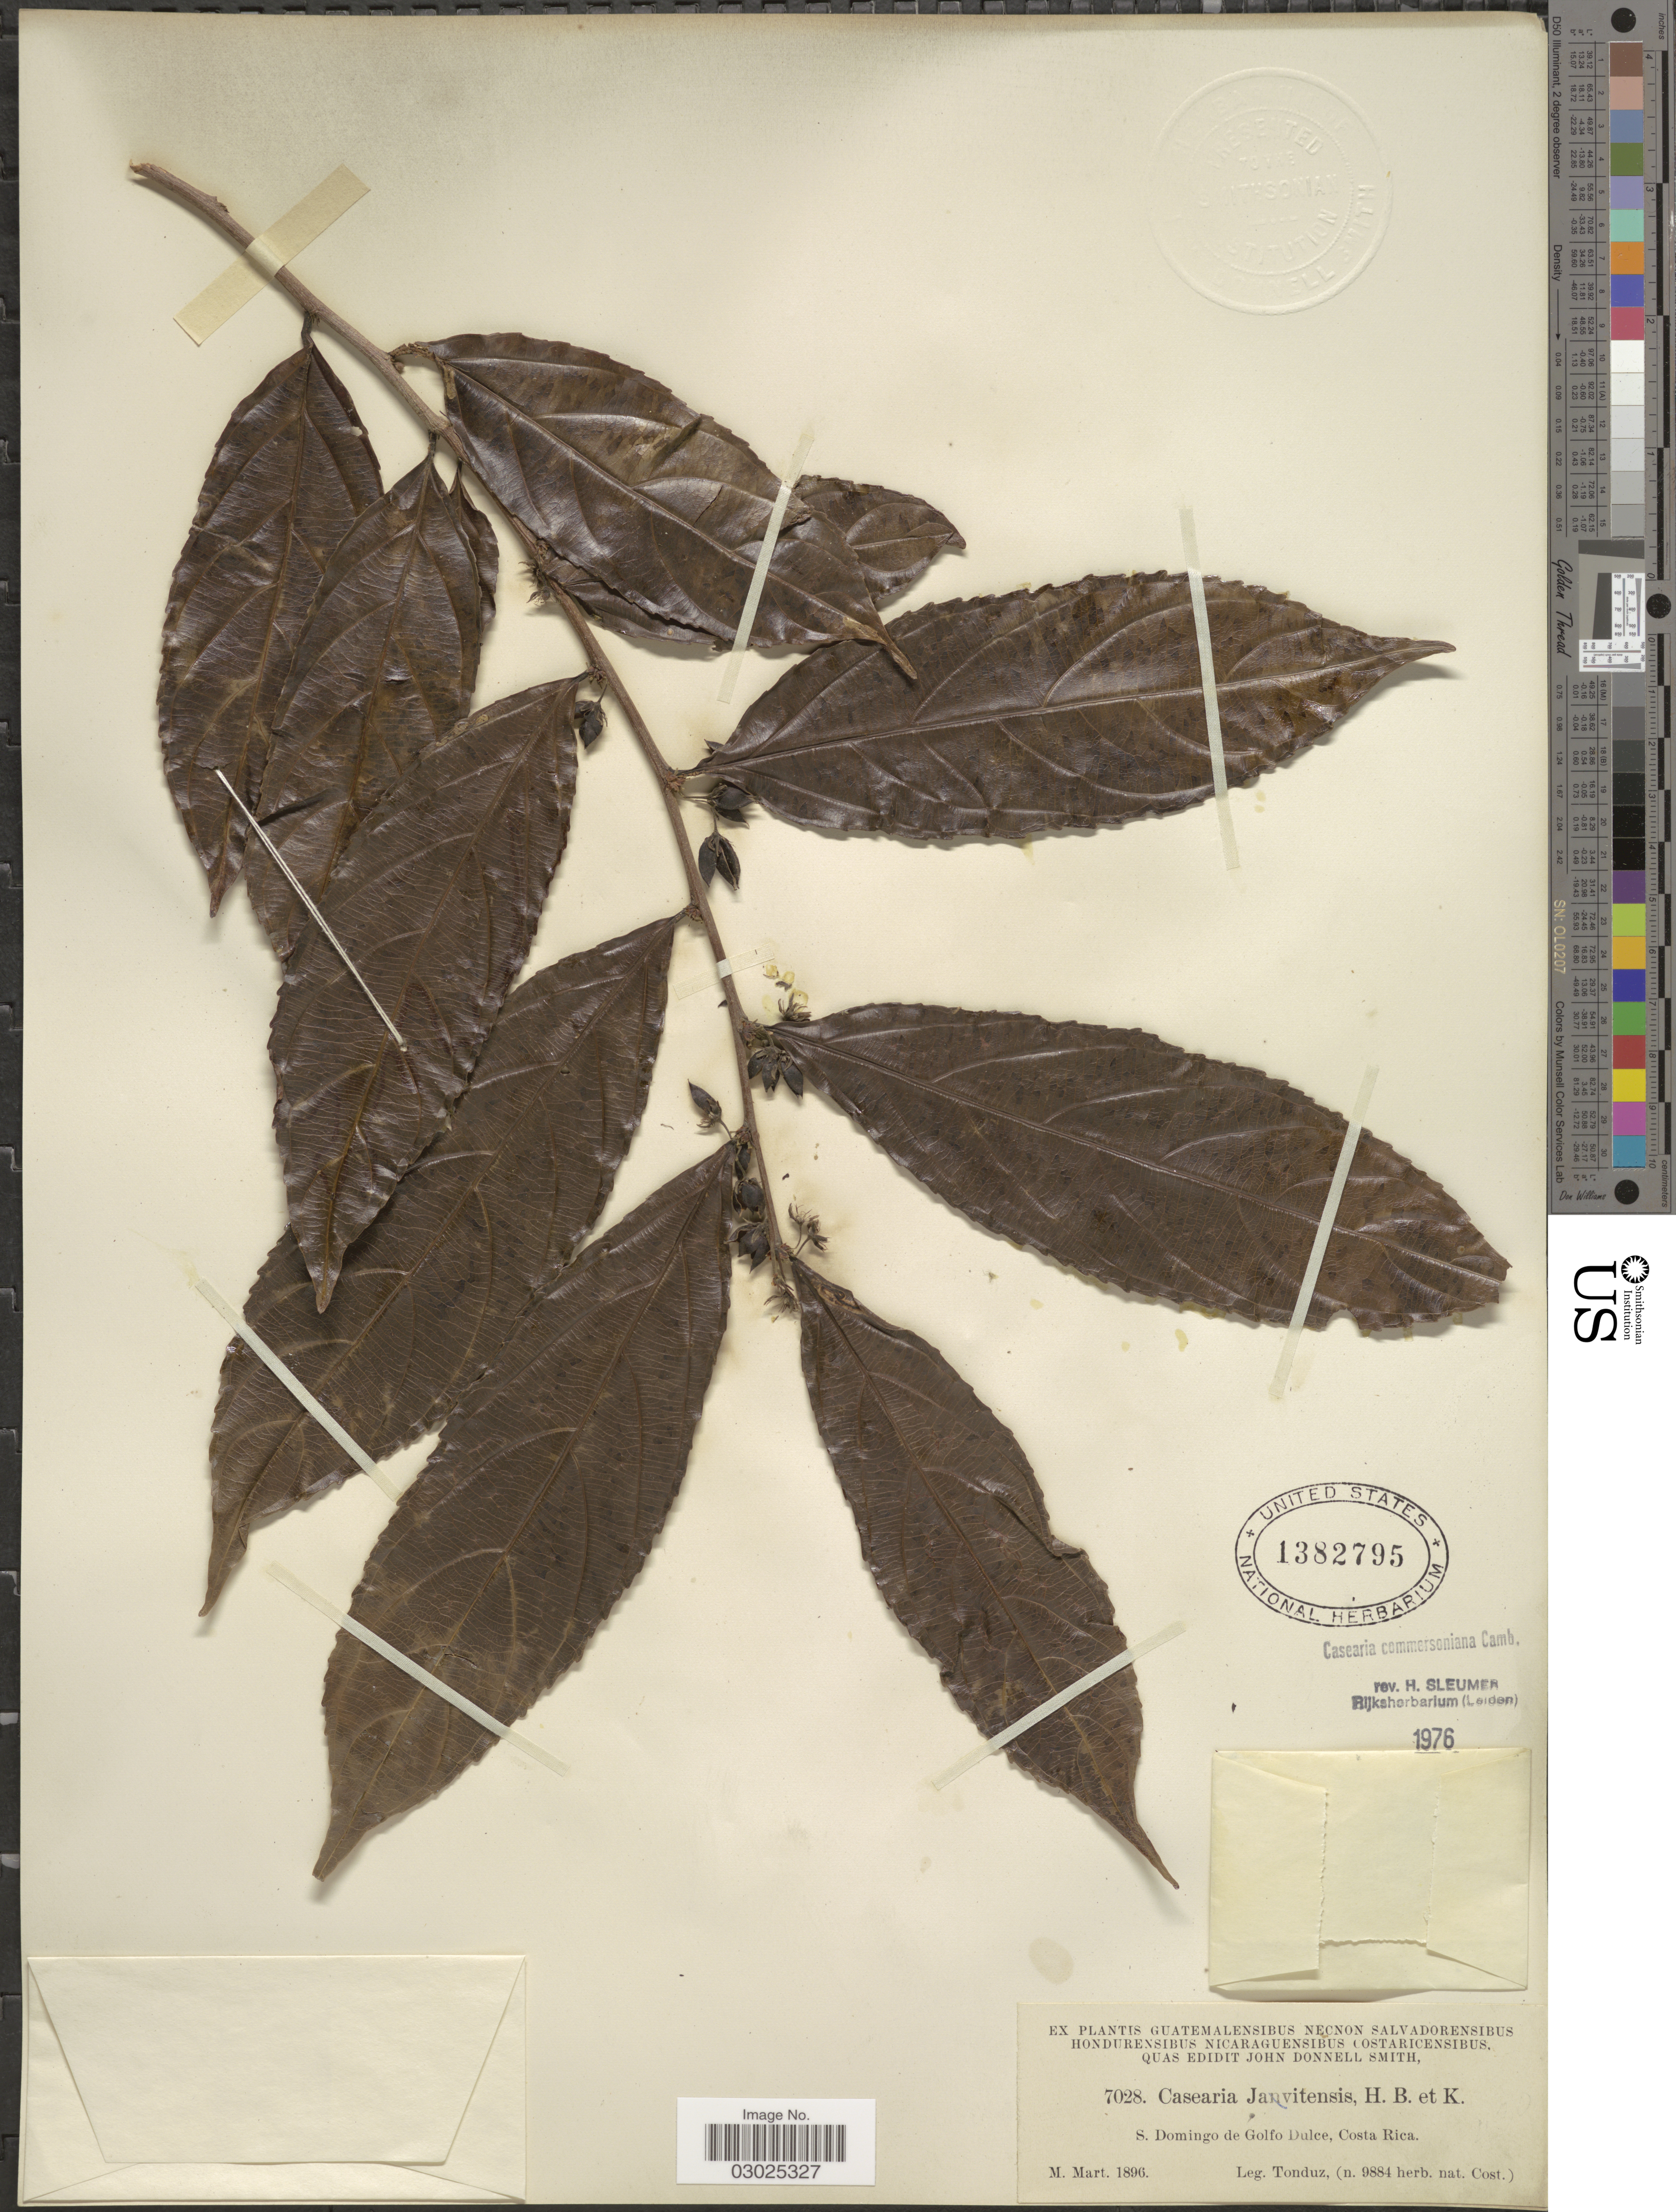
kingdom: Plantae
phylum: Tracheophyta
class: Magnoliopsida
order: Malpighiales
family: Salicaceae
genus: Piparea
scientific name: Piparea dentata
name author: Aubl.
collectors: Tonduz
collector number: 7028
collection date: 1896-03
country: Costa Rica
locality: S. Domingo de Golfo Dulce.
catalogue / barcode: US 1382795